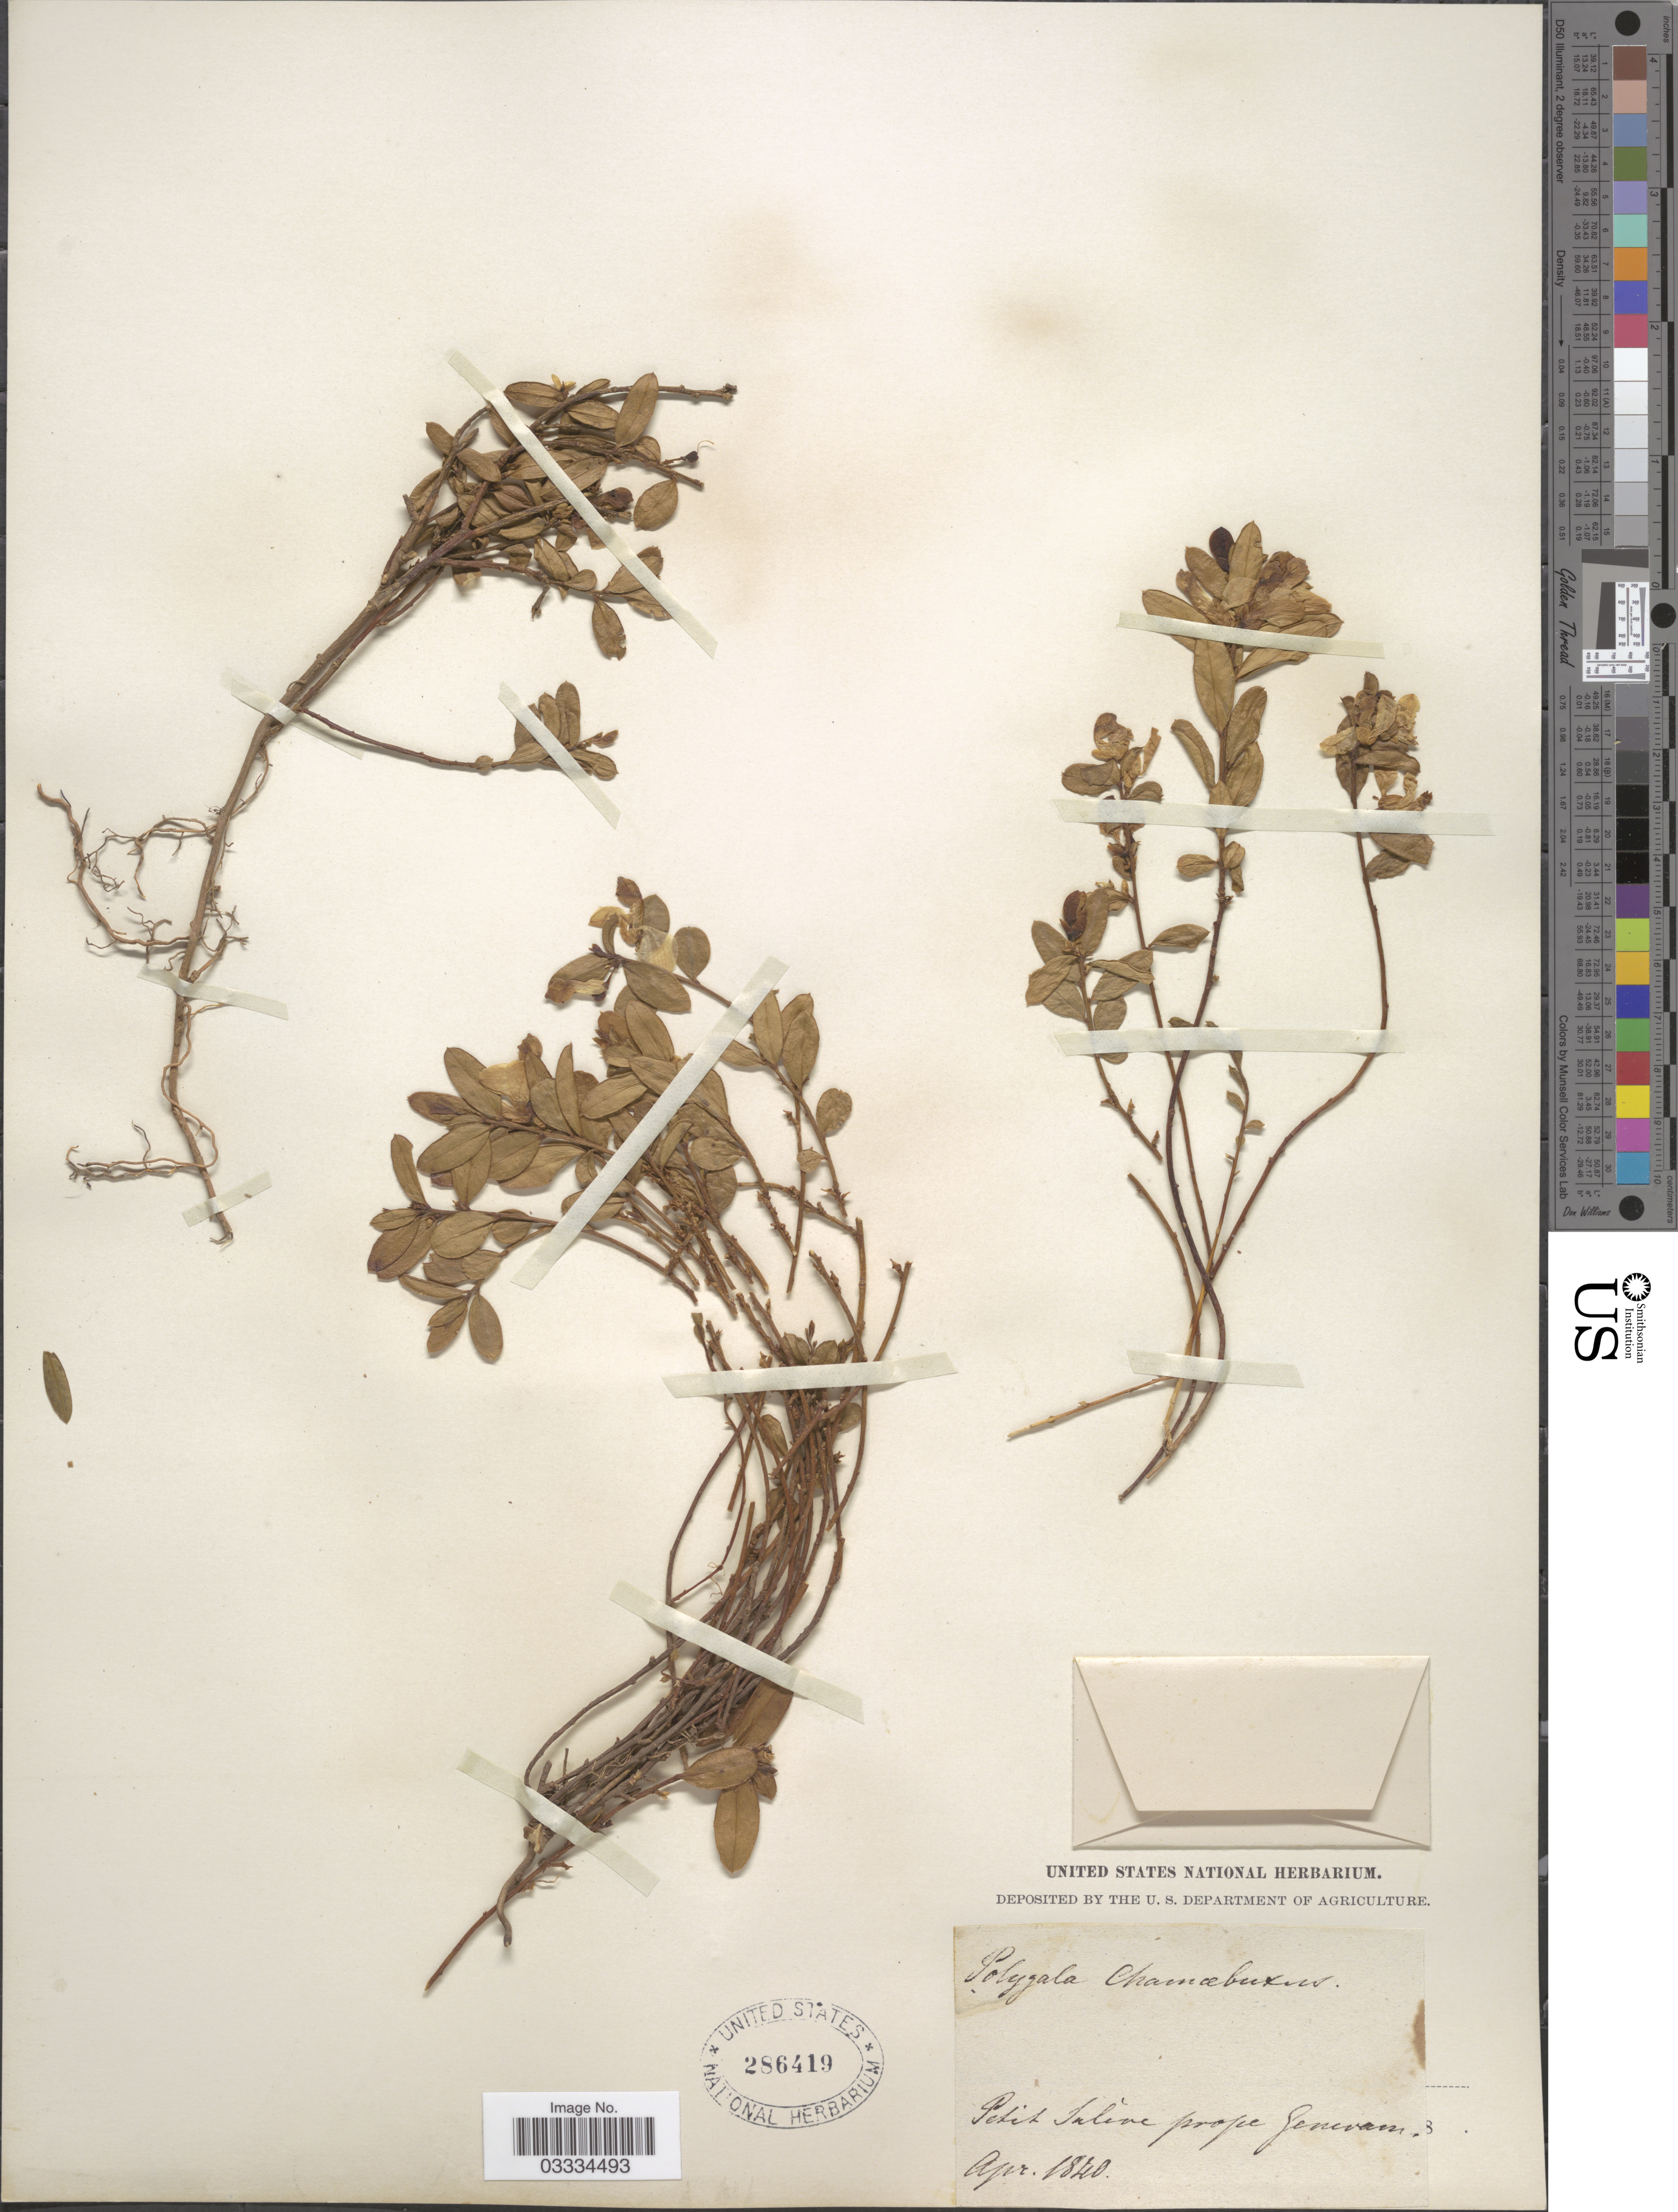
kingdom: Plantae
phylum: Tracheophyta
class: Magnoliopsida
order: Fabales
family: Polygalaceae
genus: Polygaloides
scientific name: Polygaloides chamaebuxus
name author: (L.) O. Schwarz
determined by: Strong, Mark T., (BOT), Smithsonian Institution - National Museum of Natural History (UNITED STATES)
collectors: ex herb. United States National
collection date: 1840-04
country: Switzerland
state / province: Genève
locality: Petit Saline prope Genevam.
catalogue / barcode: US 286419